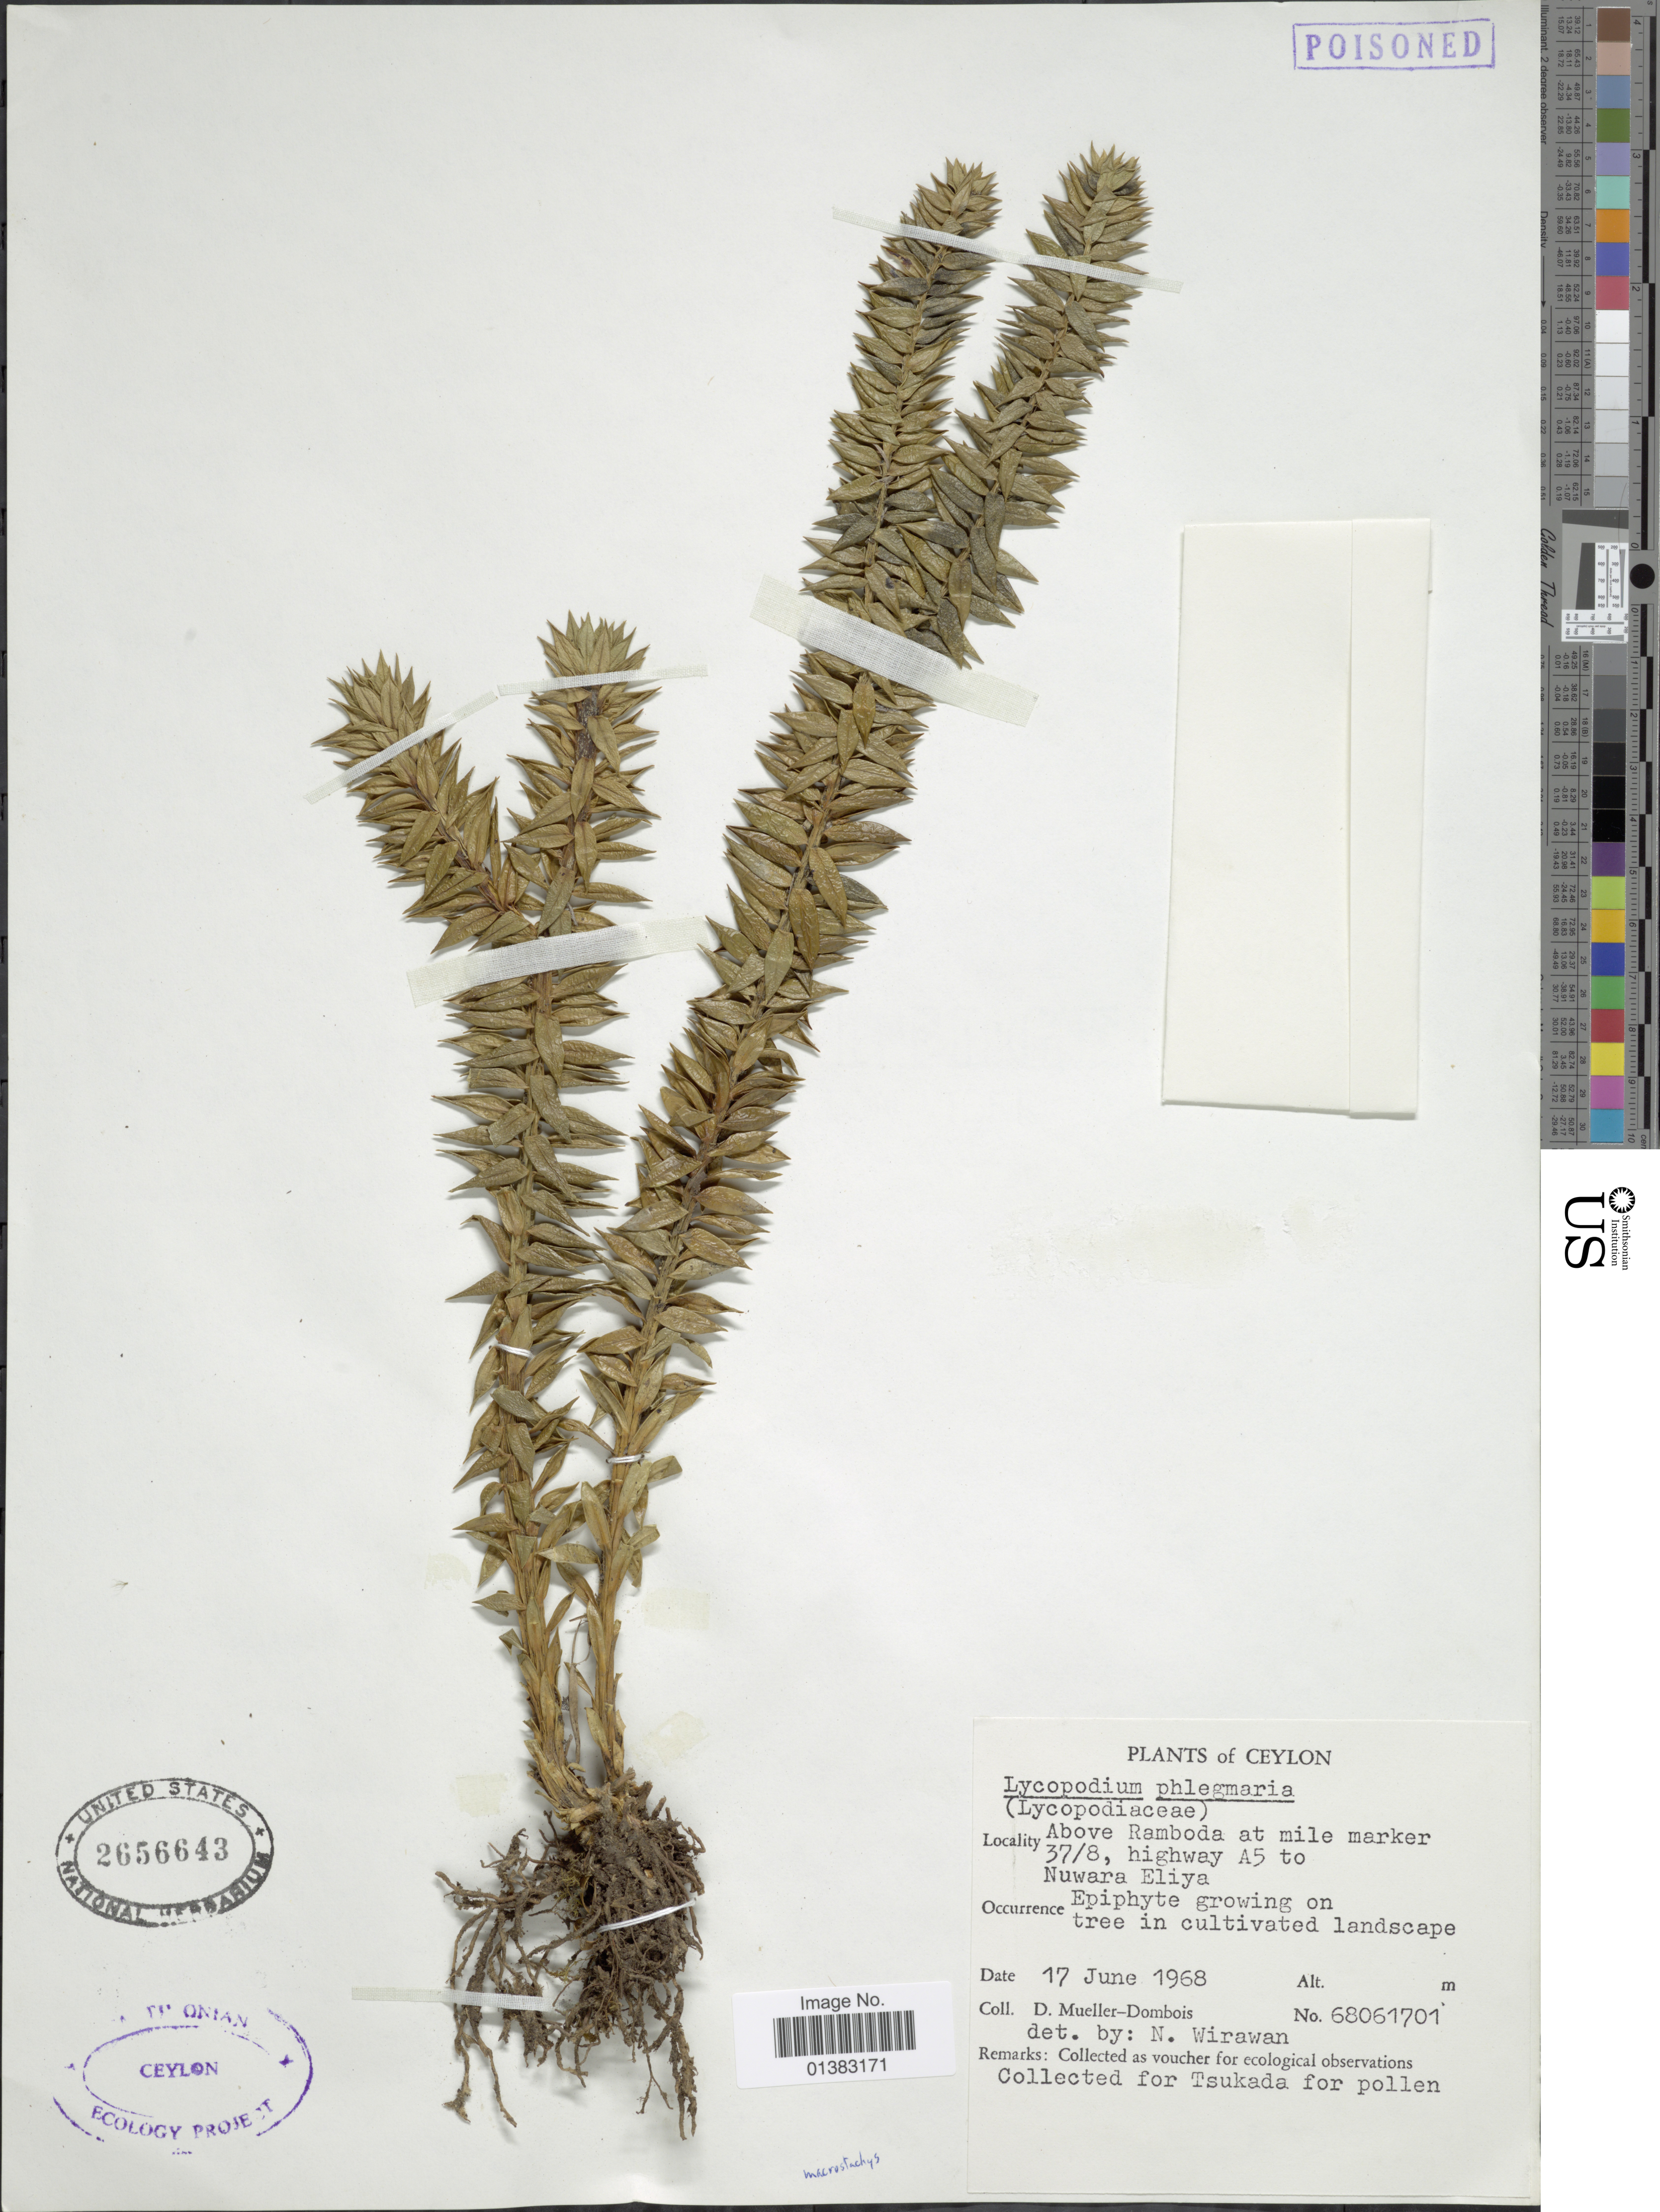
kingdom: Plantae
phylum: Tracheophyta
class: Lycopodiopsida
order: Lycopodiales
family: Lycopodiaceae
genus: Phlegmariurus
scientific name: Phlegmariurus phyllanthus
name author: (Hook. & Arn.) R.D. Dixit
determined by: Field, A. R.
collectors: D. Mueller-Dombois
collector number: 68061701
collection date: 1968-06-17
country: Sri Lanka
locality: Ceylon. Above Ramboda at mile marker 37/8, highway A5 to Nuwara Eliya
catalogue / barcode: US 2656643